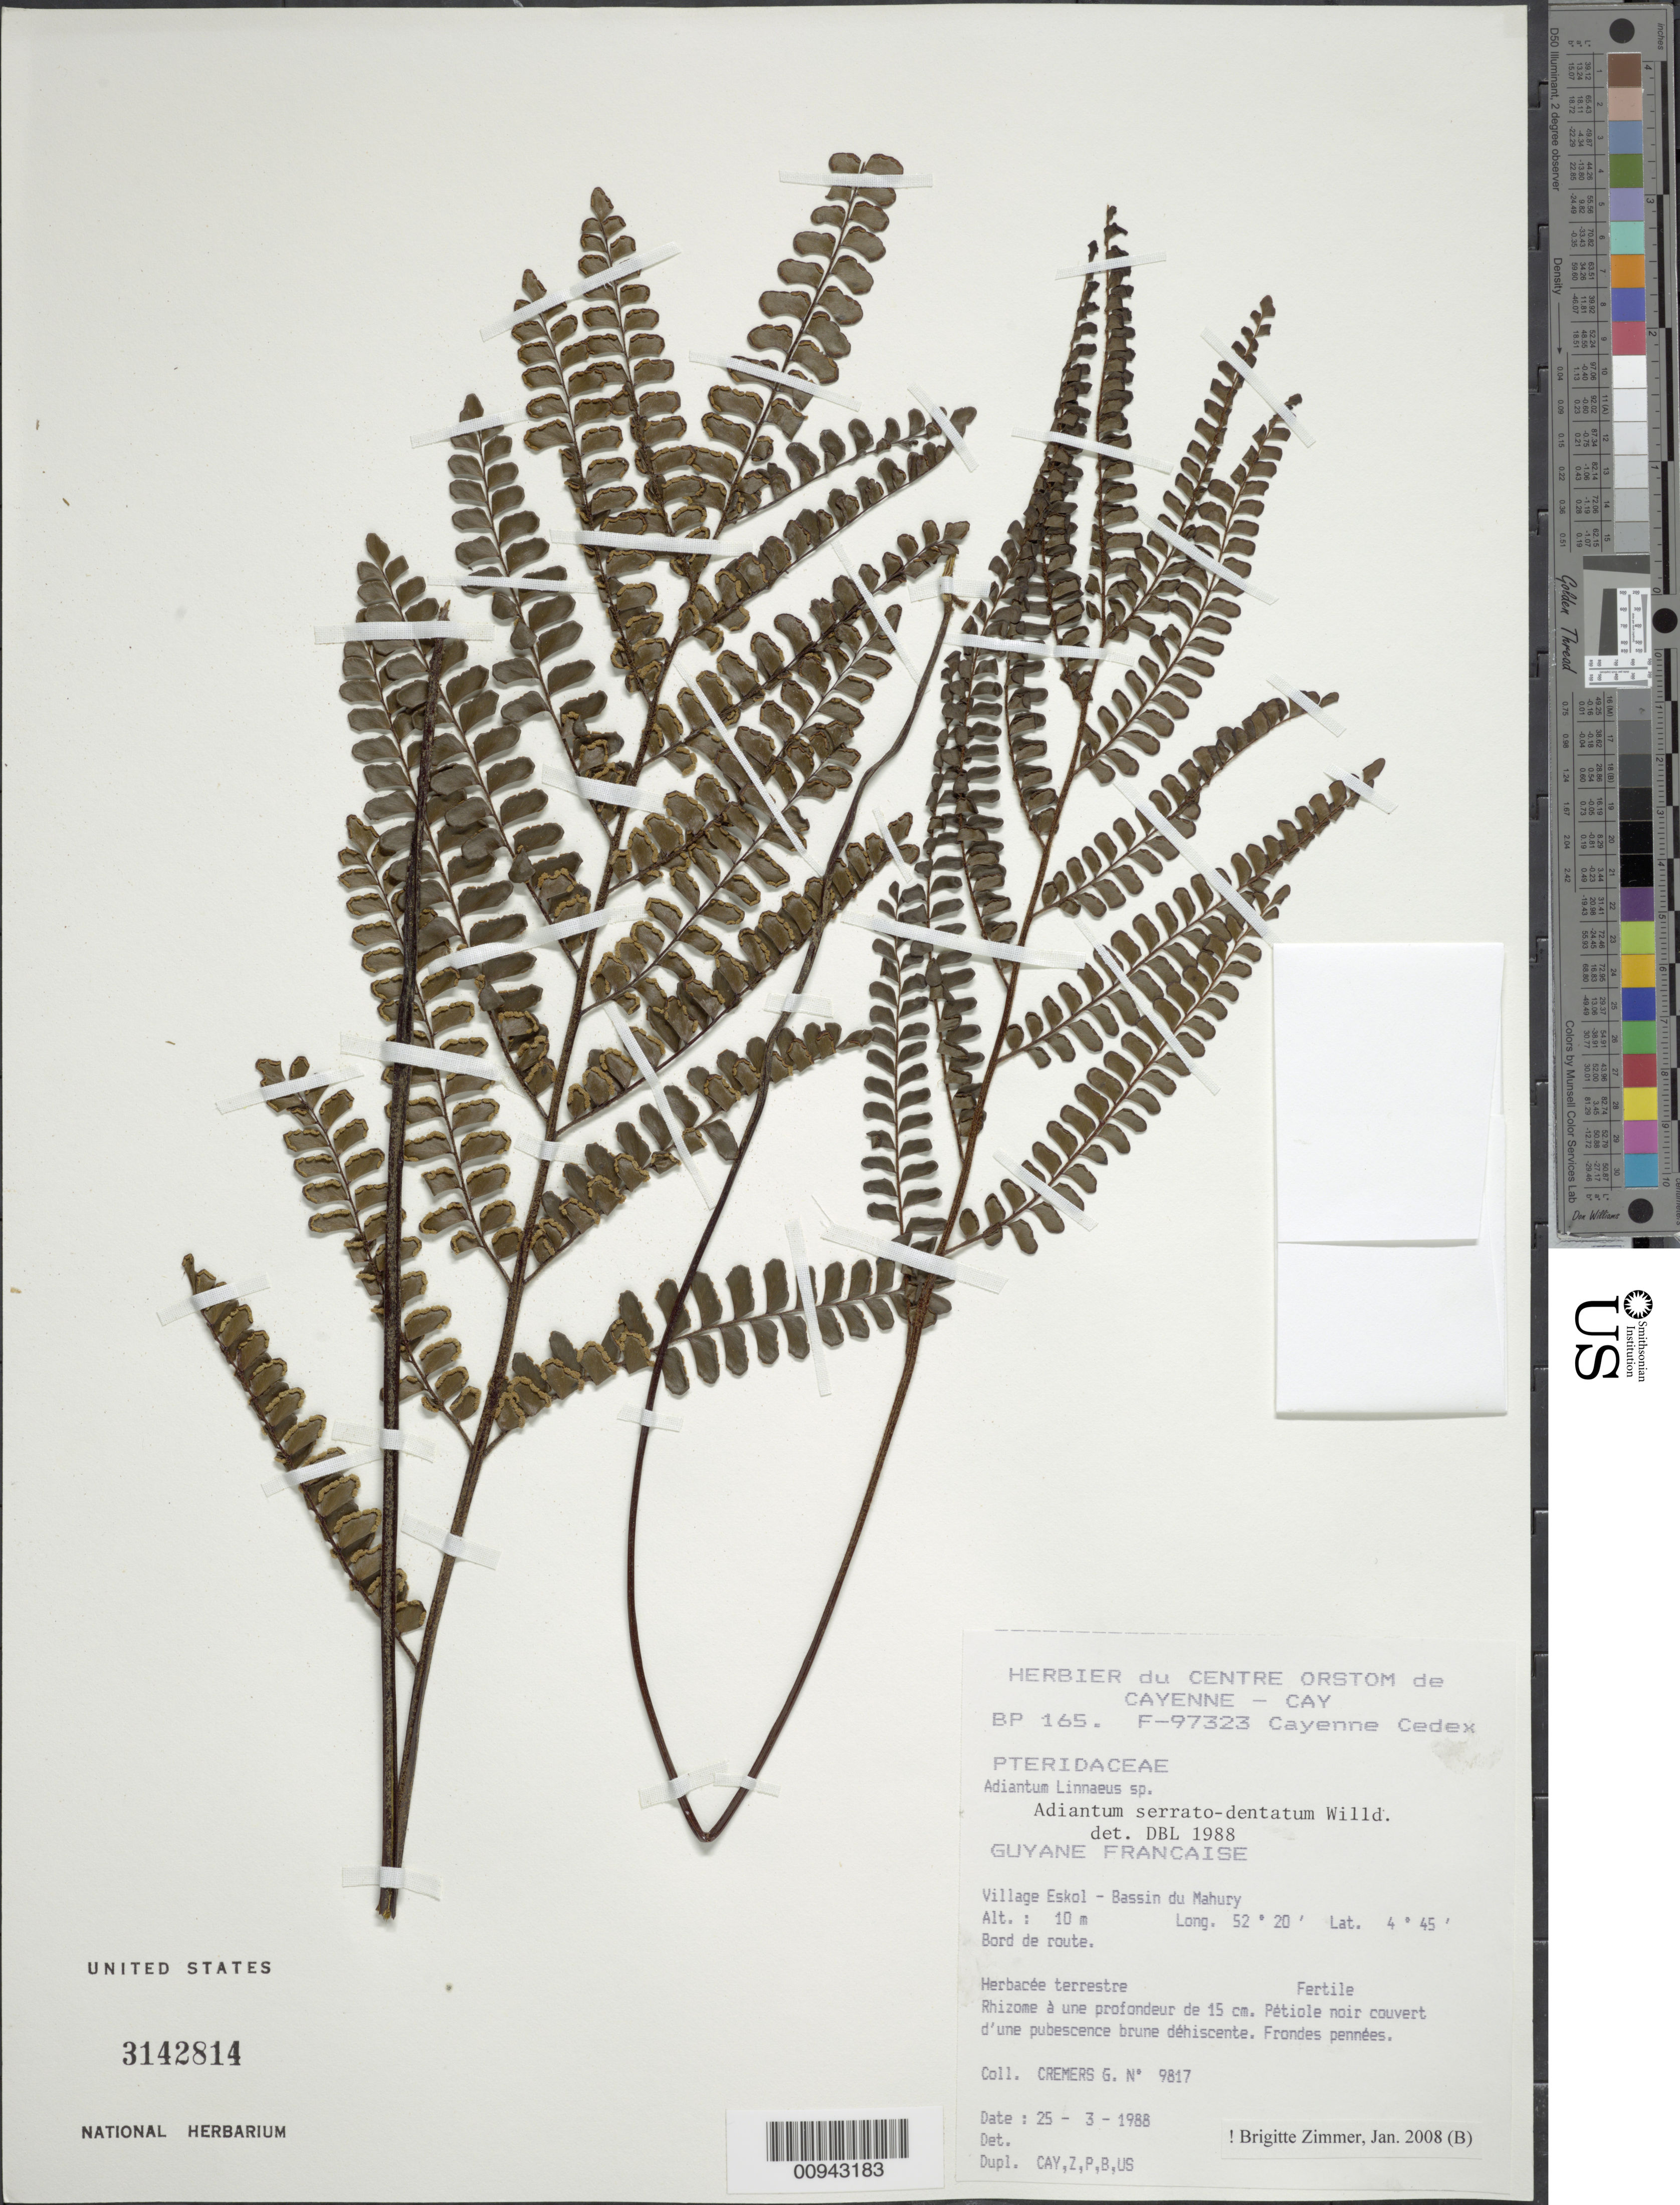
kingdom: Plantae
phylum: Tracheophyta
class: Polypodiopsida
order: Polypodiales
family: Pteridaceae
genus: Adiantum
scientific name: Adiantum serratodentatum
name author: Humb. & Bonpl. ex Willd.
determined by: Zimmer, B.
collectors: G. Cremers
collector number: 9817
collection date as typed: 25-Mar-88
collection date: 1988-03-25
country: French Guiana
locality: Eskol Village - Bassin du Mahury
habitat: Borde de route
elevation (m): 10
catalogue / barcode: US 3142814